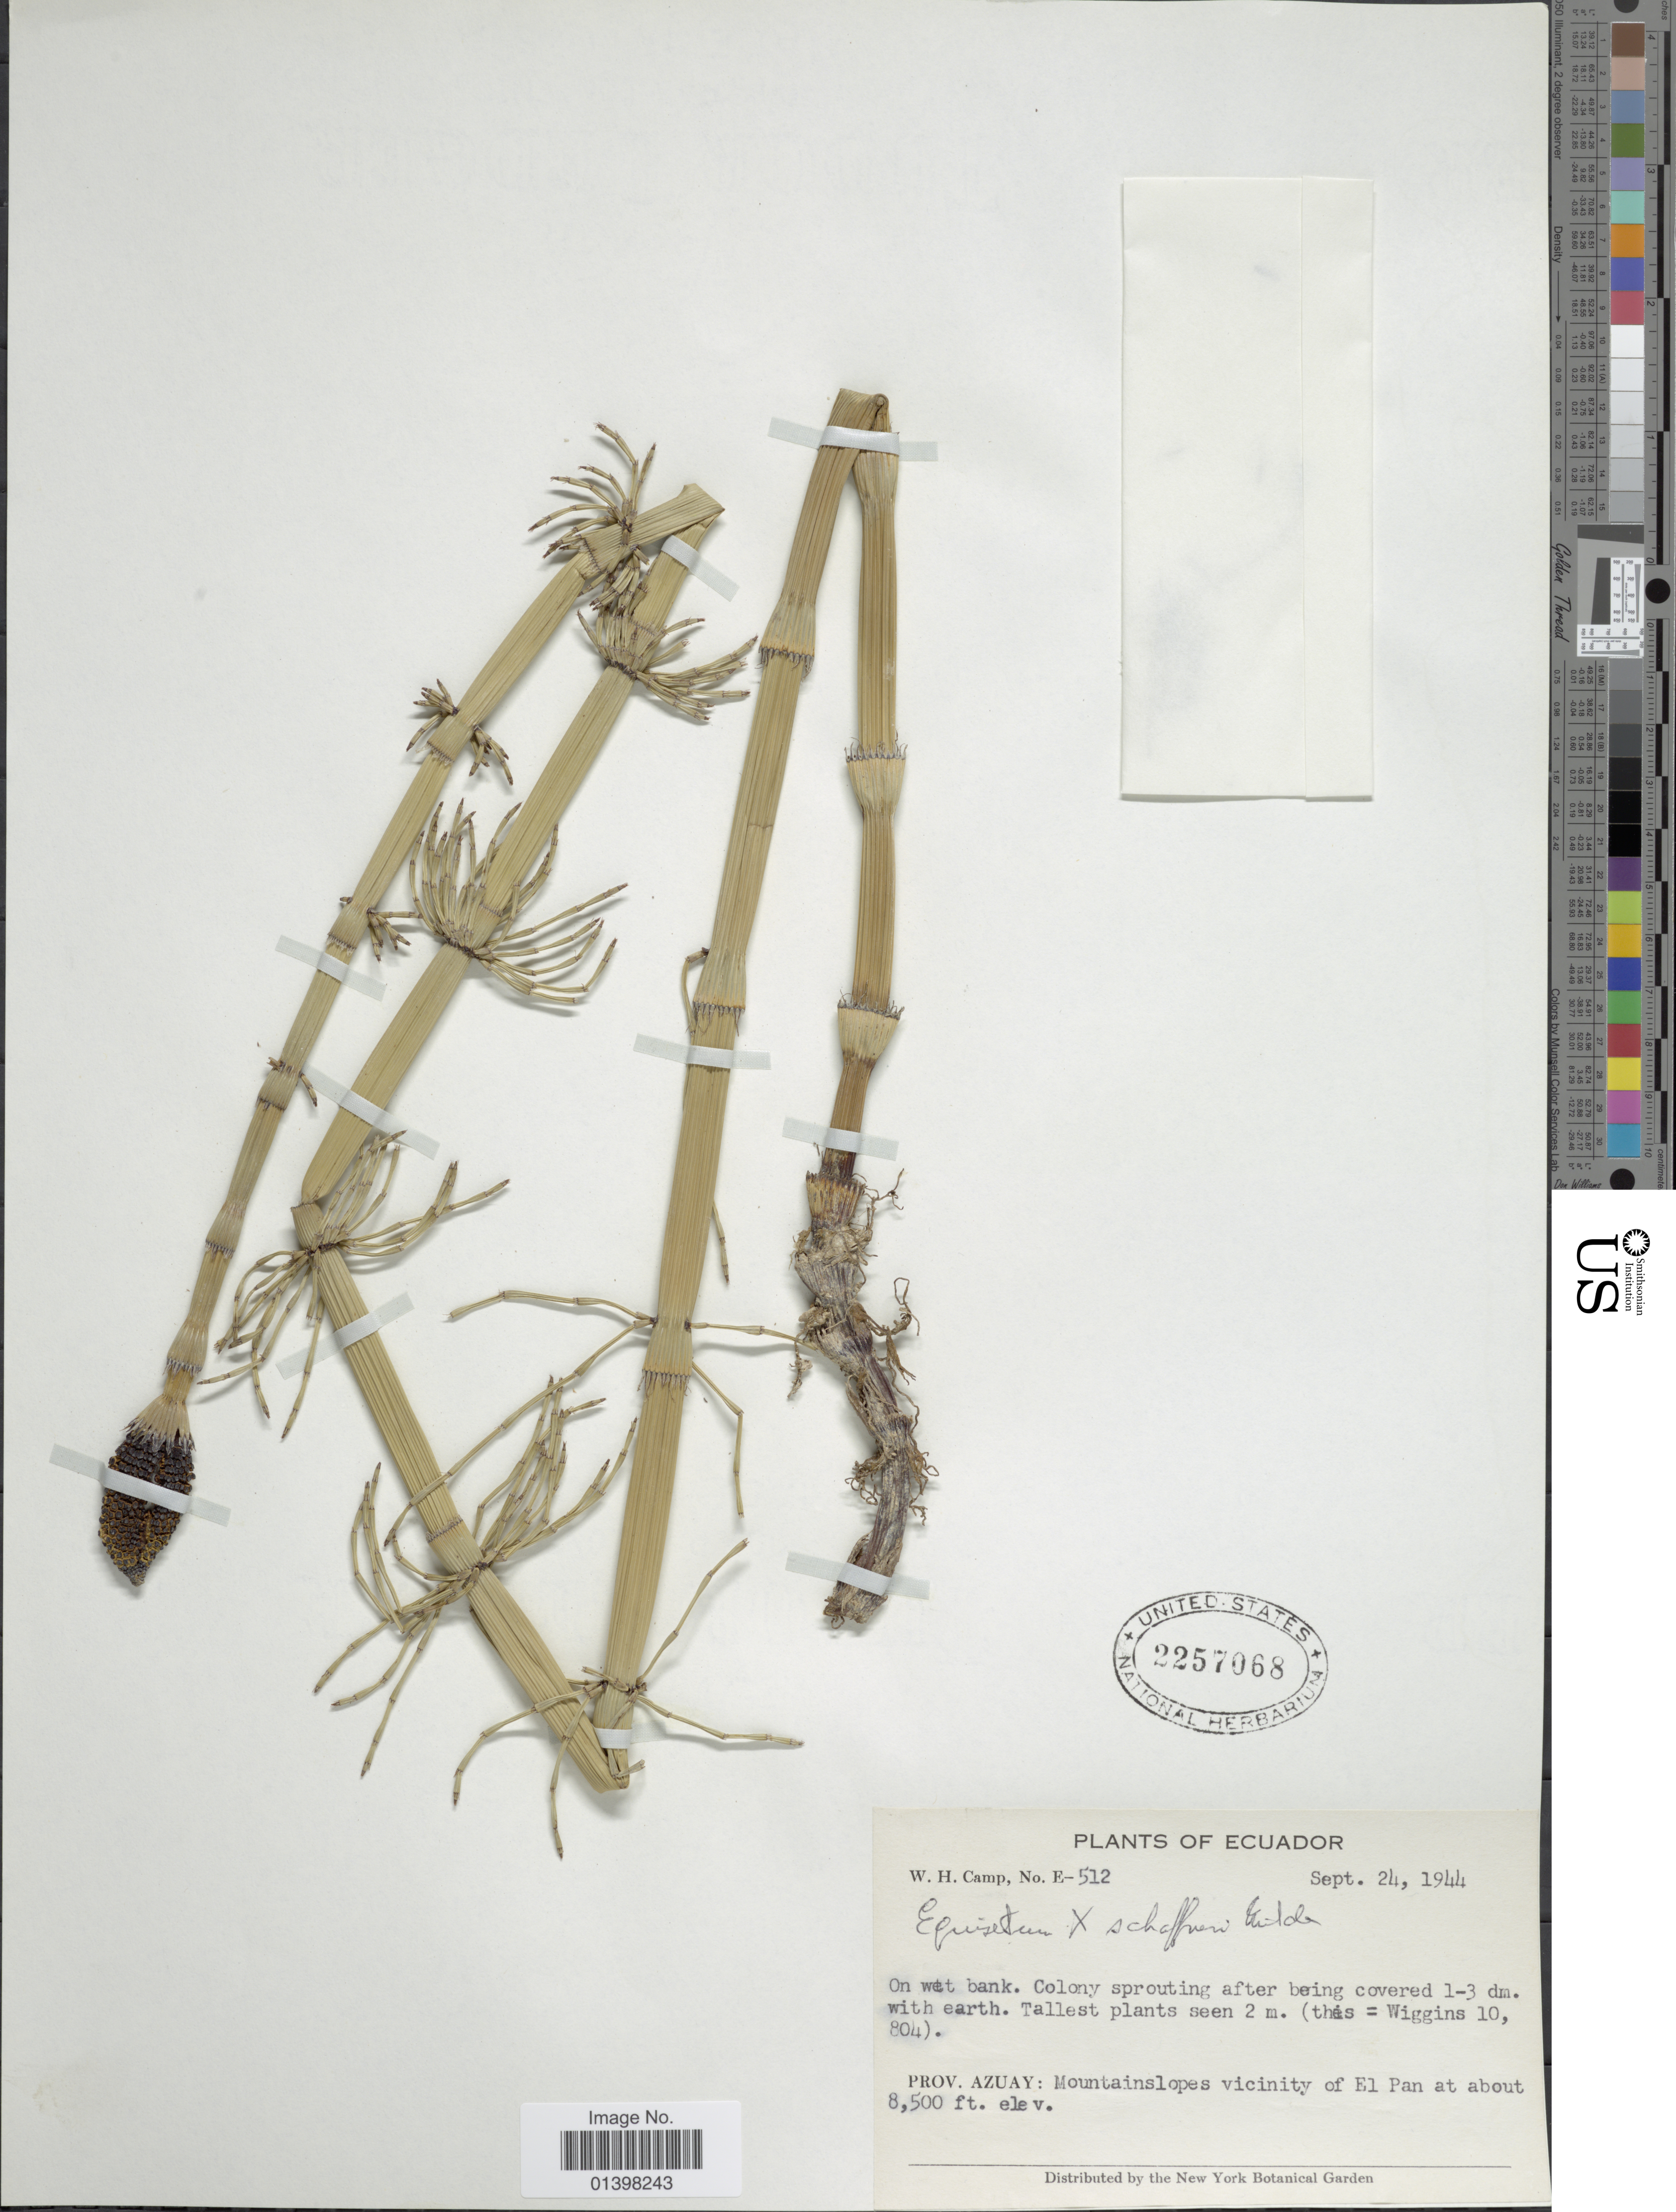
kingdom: Plantae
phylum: Tracheophyta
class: Polypodiopsida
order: Equisetales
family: Equisetaceae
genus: Equisetum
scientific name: Equisetum bogotense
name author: Kunth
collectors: W. H. Camp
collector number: E-512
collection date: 1944-09-24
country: Ecuador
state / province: Azuay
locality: Mountainslopes vicinity of El Pan a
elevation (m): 2591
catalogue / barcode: US 2257068